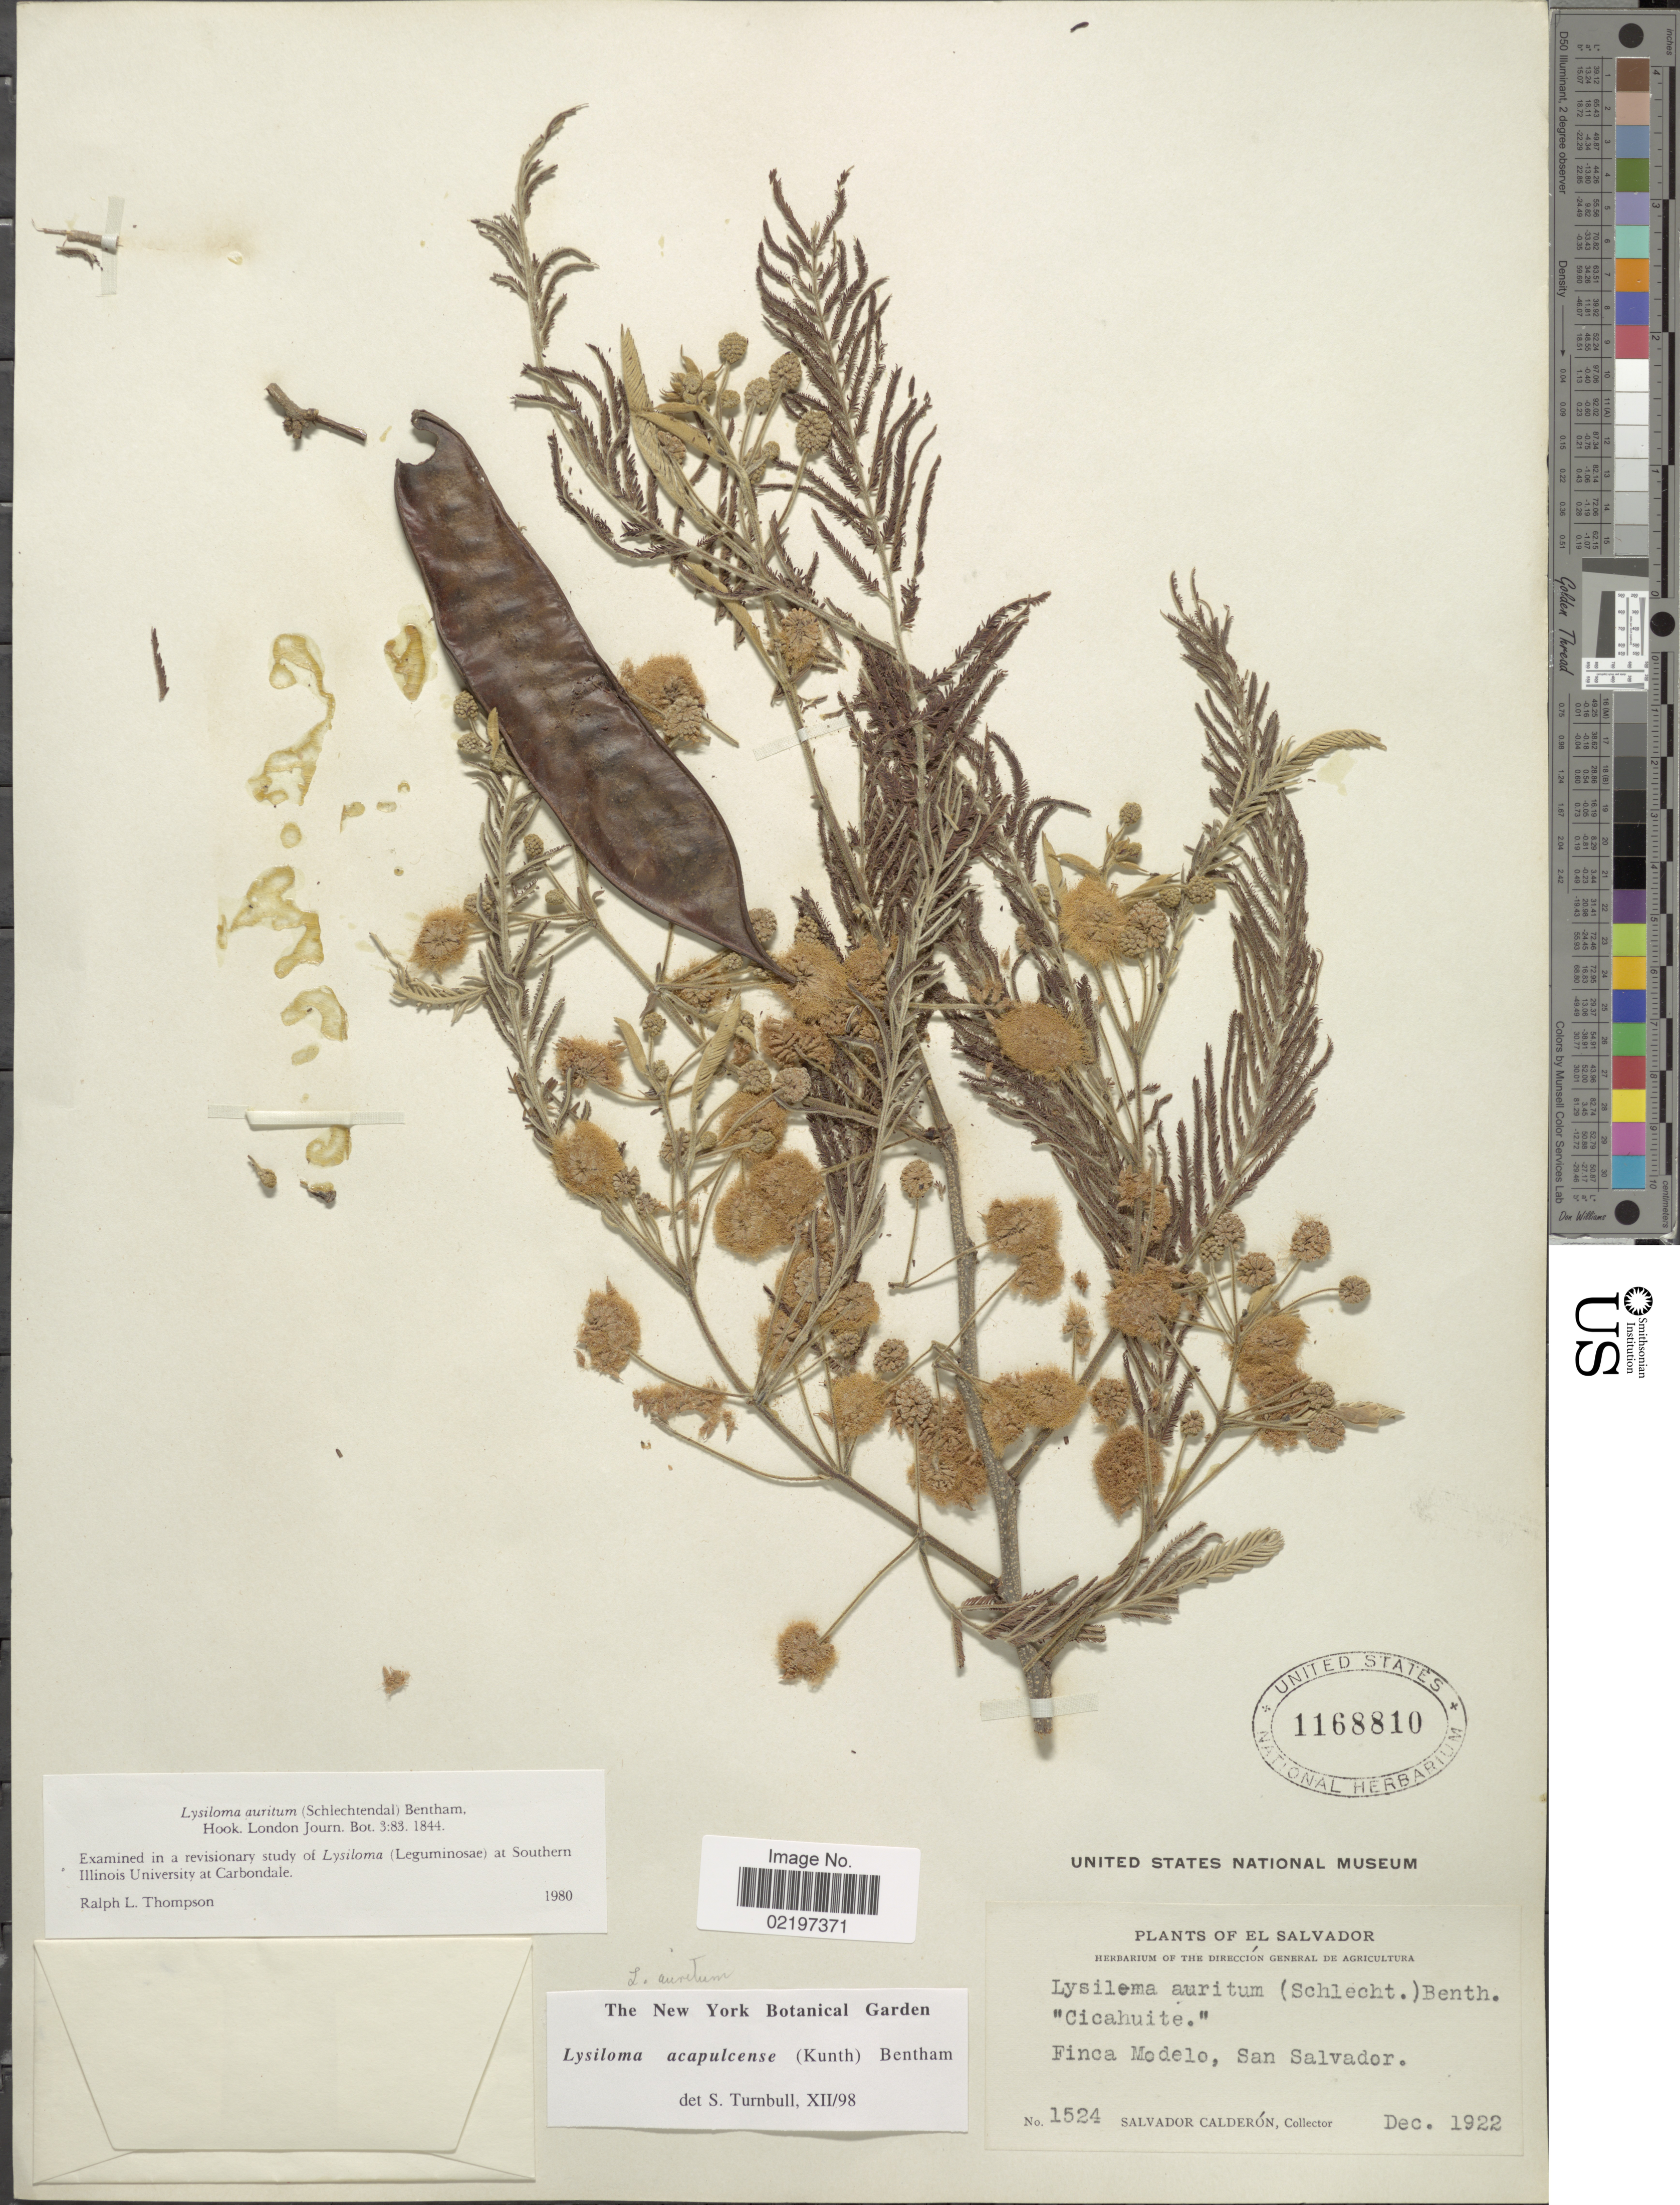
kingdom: Plantae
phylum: Tracheophyta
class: Magnoliopsida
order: Fabales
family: Fabaceae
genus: Lysiloma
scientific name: Lysiloma acapulcense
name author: (Kunth) Benth.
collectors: S. Calderón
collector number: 1524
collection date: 1922-12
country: El Salvador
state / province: San Salvador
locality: Finca Modelo, San Salvador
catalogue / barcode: US 1168810